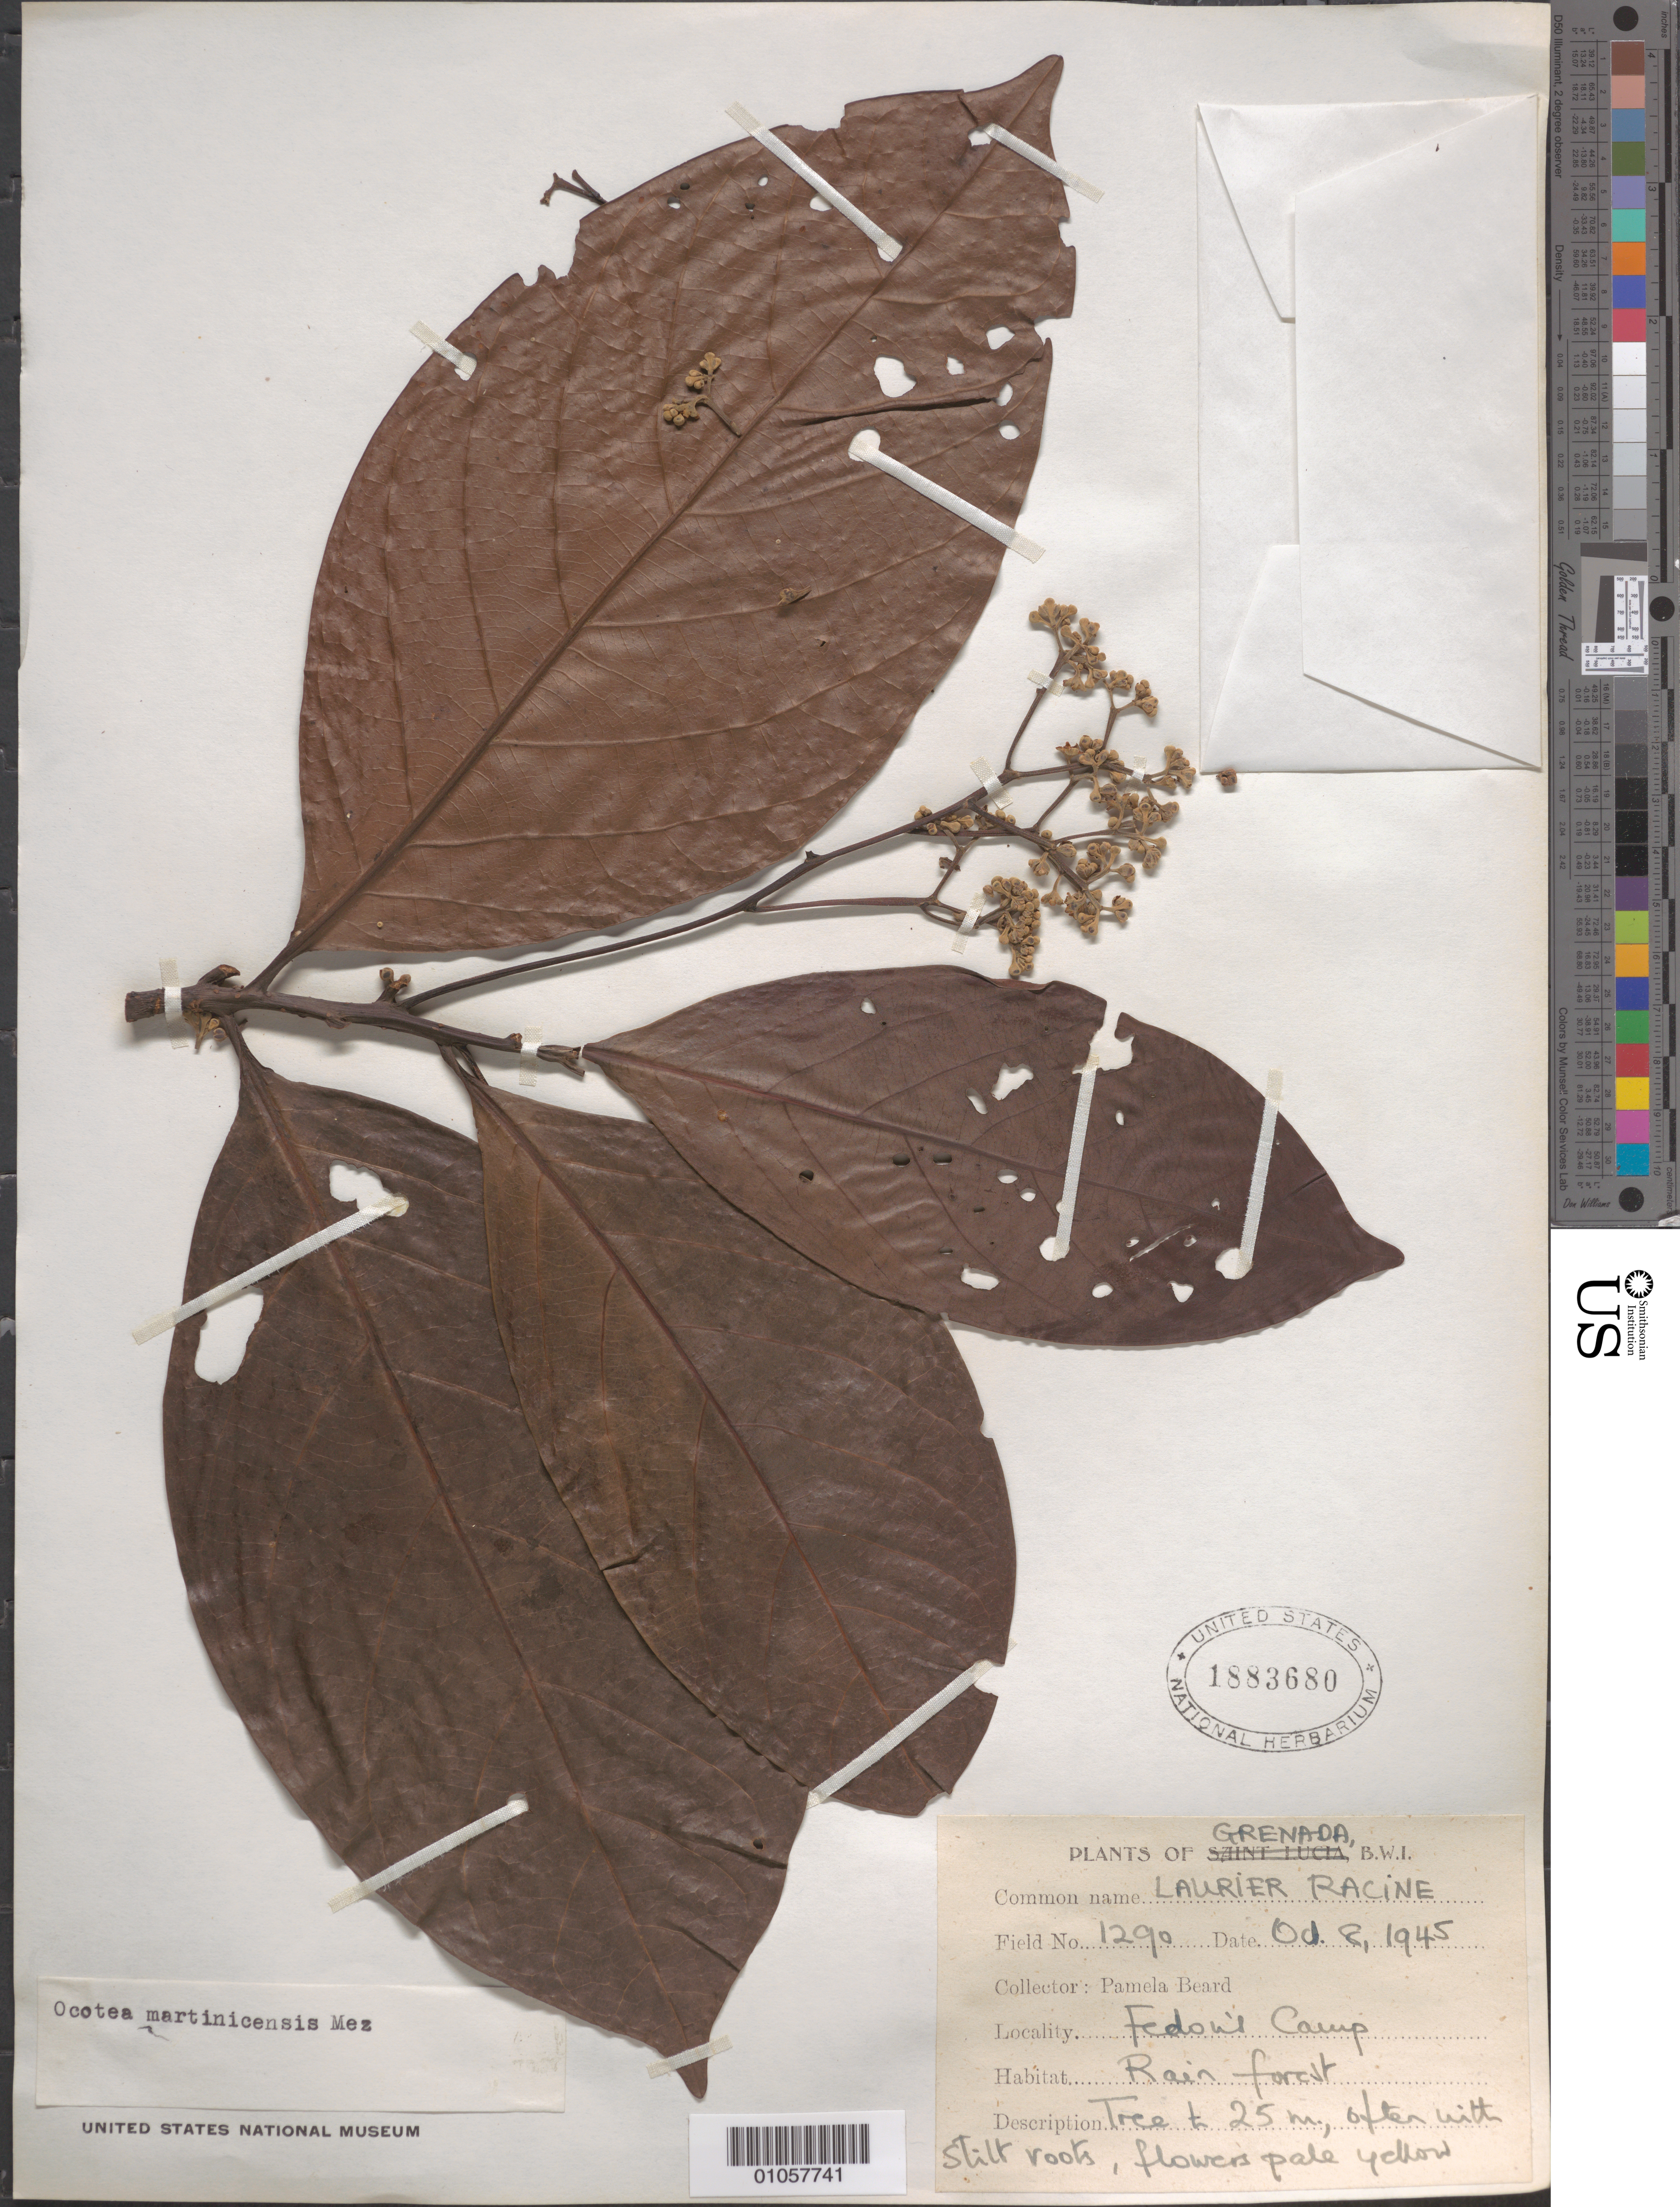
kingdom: Plantae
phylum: Tracheophyta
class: Magnoliopsida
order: Laurales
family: Lauraceae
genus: Ocotea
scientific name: Ocotea martinicensis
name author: Mez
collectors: P. Beard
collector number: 1290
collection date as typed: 08 Oct 1945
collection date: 1945-10-08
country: Grenada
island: Grenada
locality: Fedor's Camp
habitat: Rainforest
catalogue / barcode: US 1883680